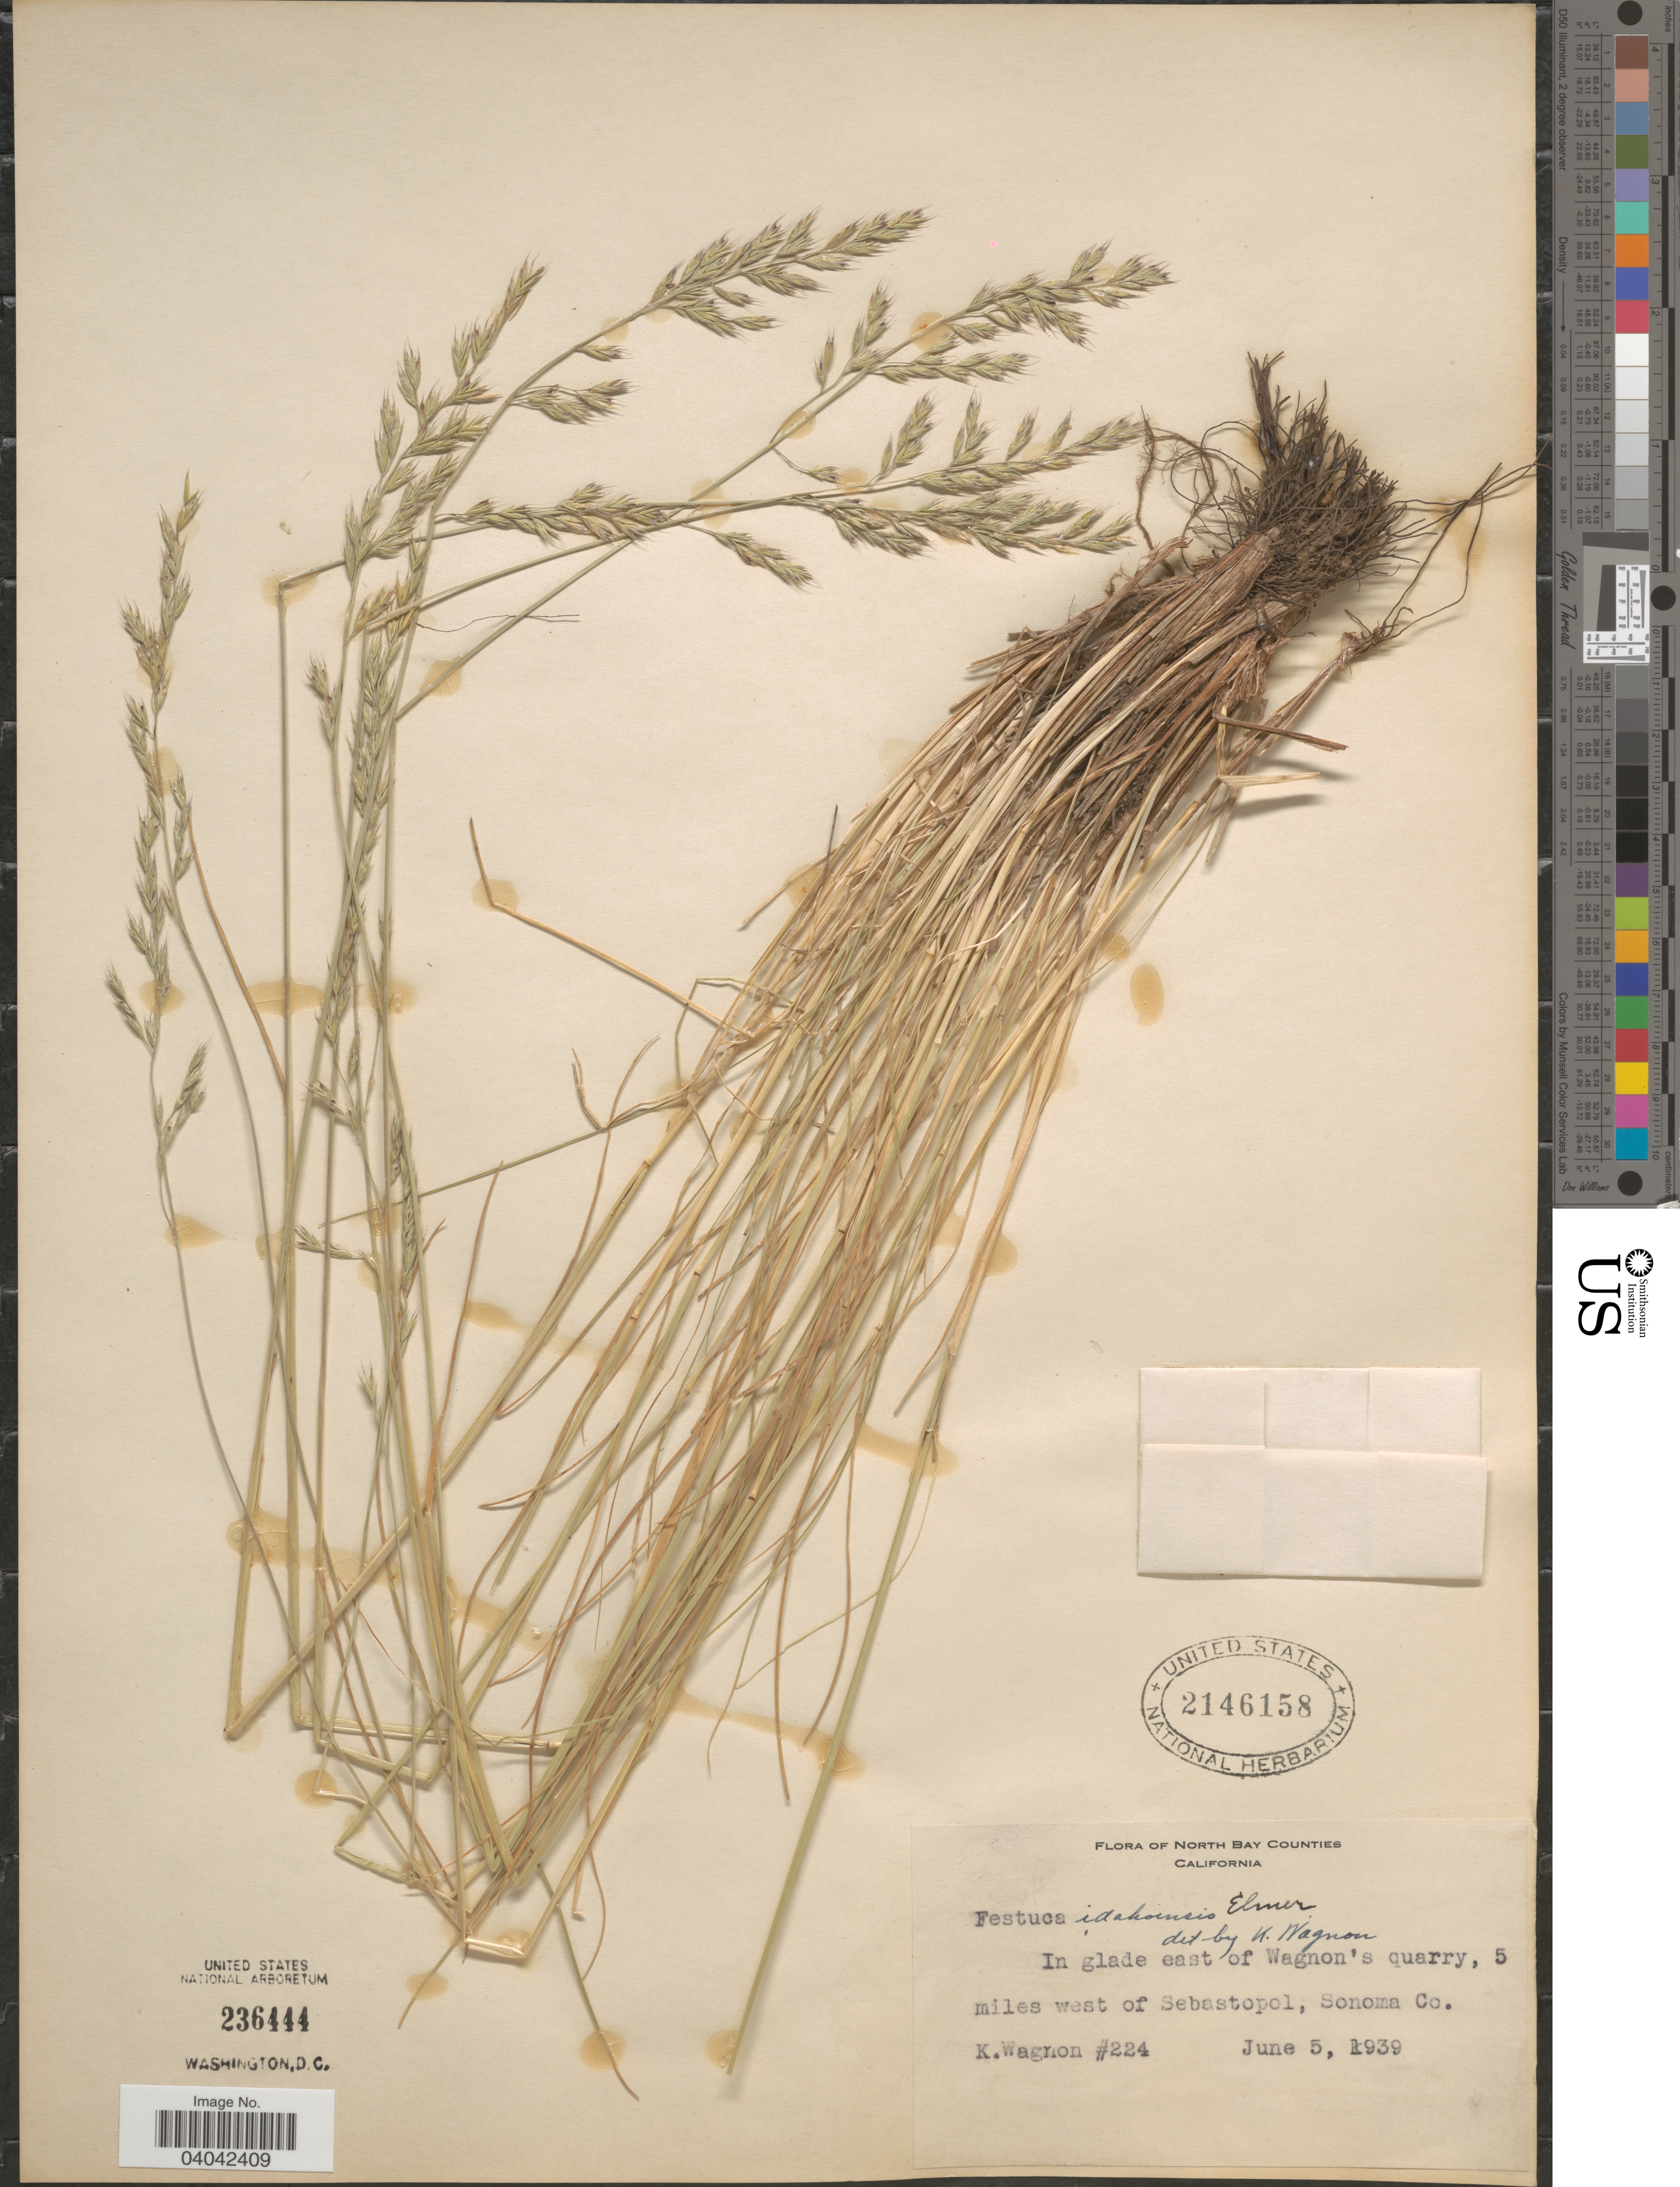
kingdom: Plantae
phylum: Tracheophyta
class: Liliopsida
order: Poales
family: Poaceae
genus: Festuca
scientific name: Festuca idahoensis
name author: Elmer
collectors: K. Wagnon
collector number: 224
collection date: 1939-06-05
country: United States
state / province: California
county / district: Sonoma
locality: North Bay Counties. In glade east of Wagnon's quarry, 5 miles west of Sebastopol, Sonoma Co.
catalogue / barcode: US 2146158